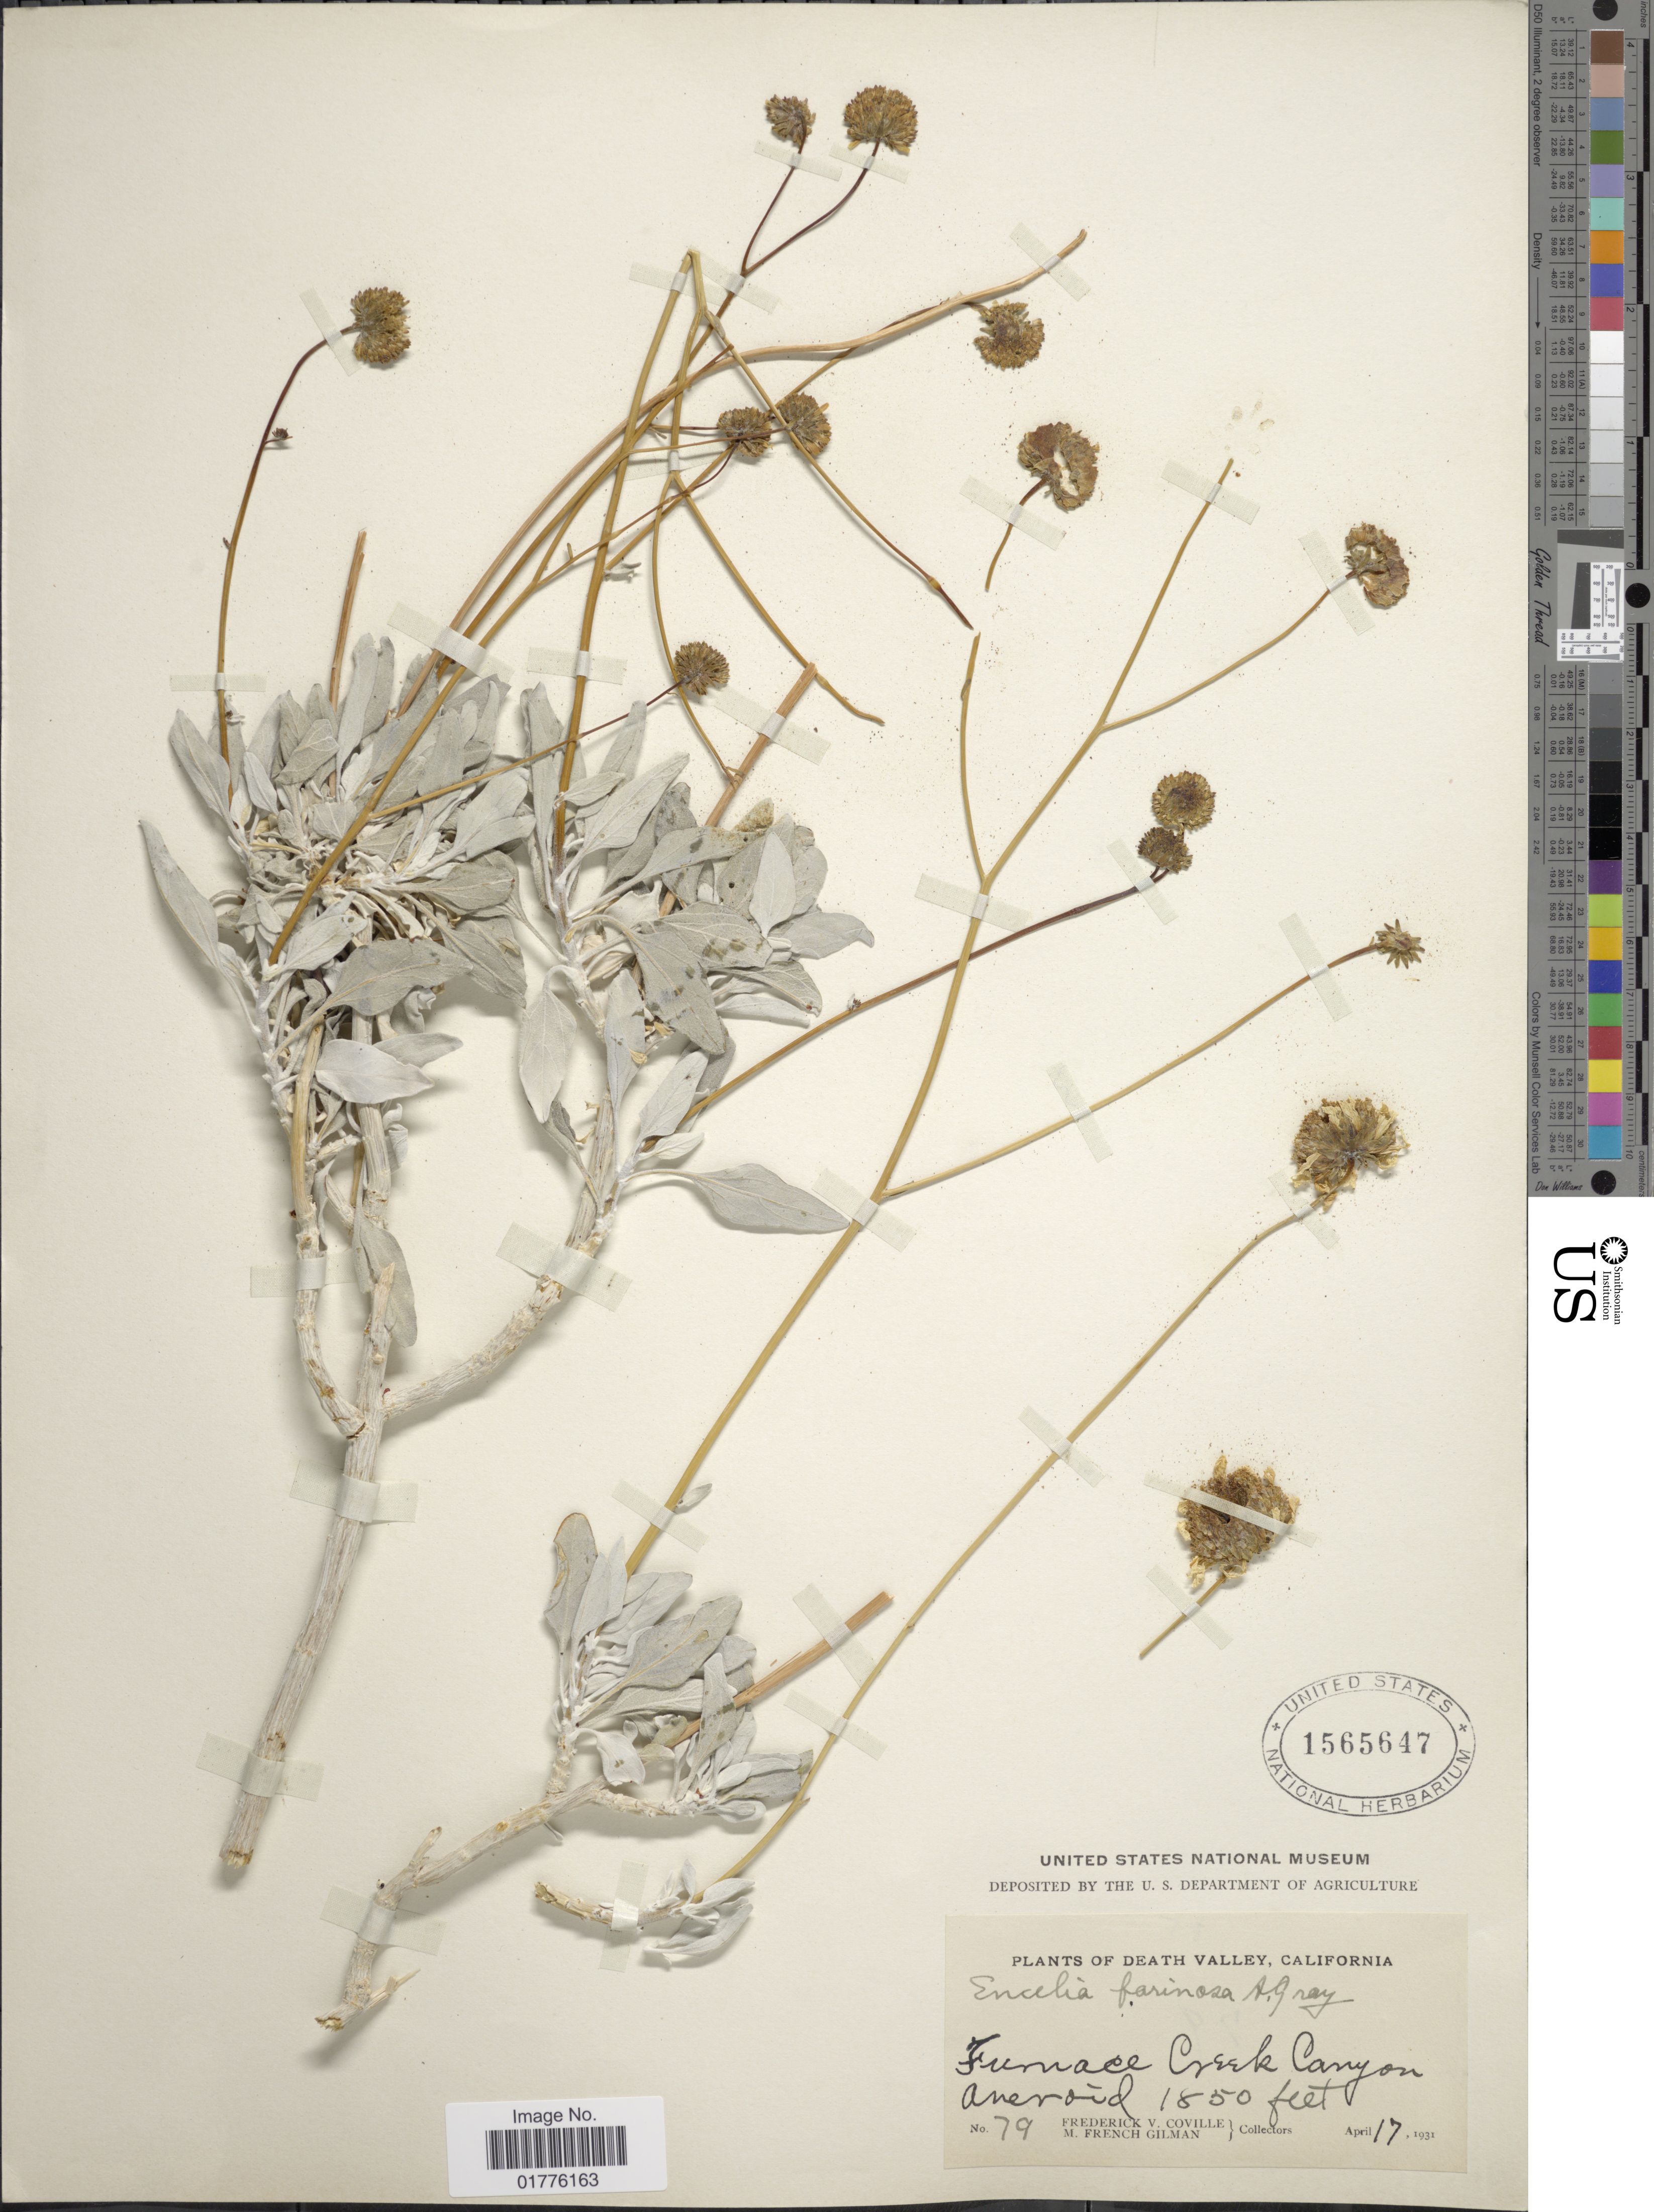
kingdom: Plantae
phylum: Tracheophyta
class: Magnoliopsida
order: Asterales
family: Asteraceae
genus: Encelia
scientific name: Encelia farinosa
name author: A. Gray ex Torr. in Emory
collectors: F. V. Coville & M. F. Gilman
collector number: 79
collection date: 1931-04-17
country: United States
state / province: California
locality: Death Valley, Arizona. Fumace Creaak Canyon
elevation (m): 564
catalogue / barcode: US 1565647